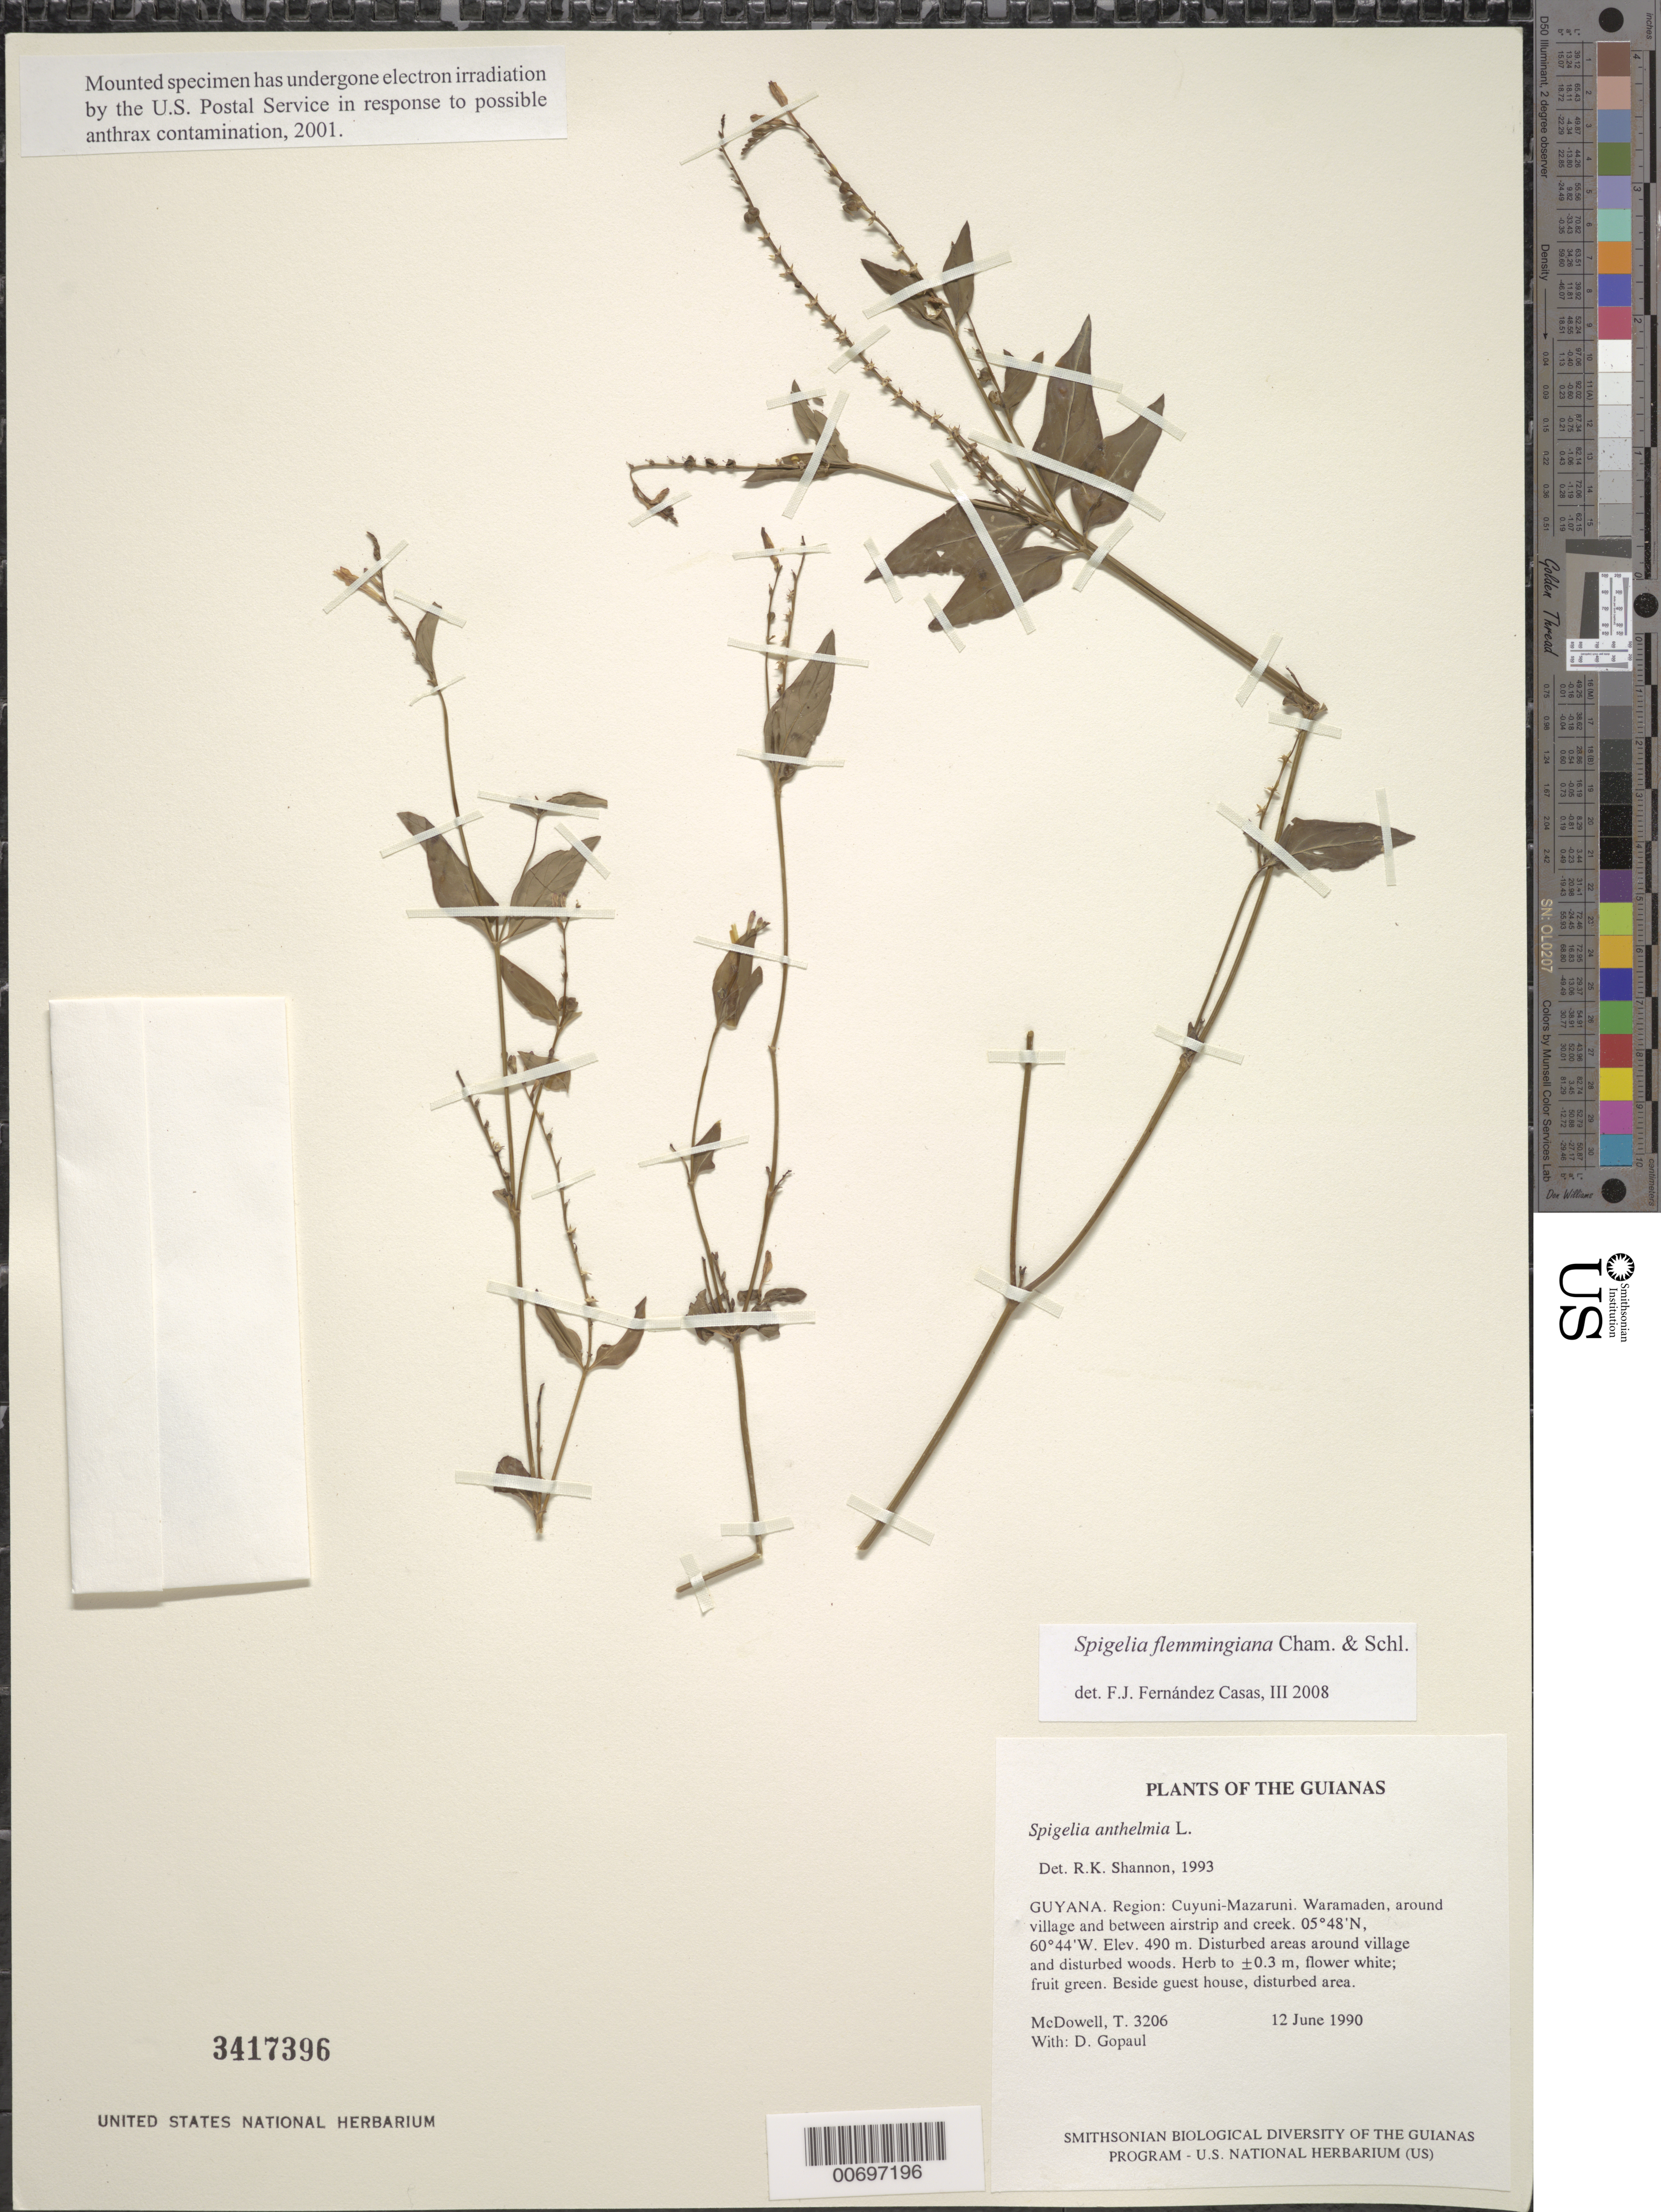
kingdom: Plantae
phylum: Tracheophyta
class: Magnoliopsida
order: Gentianales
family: Loganiaceae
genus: Spigelia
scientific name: Spigelia flemmingiana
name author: Cham. & Schltdl.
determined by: Fernández Casas, F. J.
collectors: T. McDowell & D. Gopaul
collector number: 3206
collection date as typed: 12 June 1990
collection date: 1990-06-12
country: Guyana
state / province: Cuyuni-Mazaruni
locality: Waramaden, around village and between airstrip and creek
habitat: Disturbed areas around village and disturbed woods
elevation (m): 490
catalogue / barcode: US 3417396